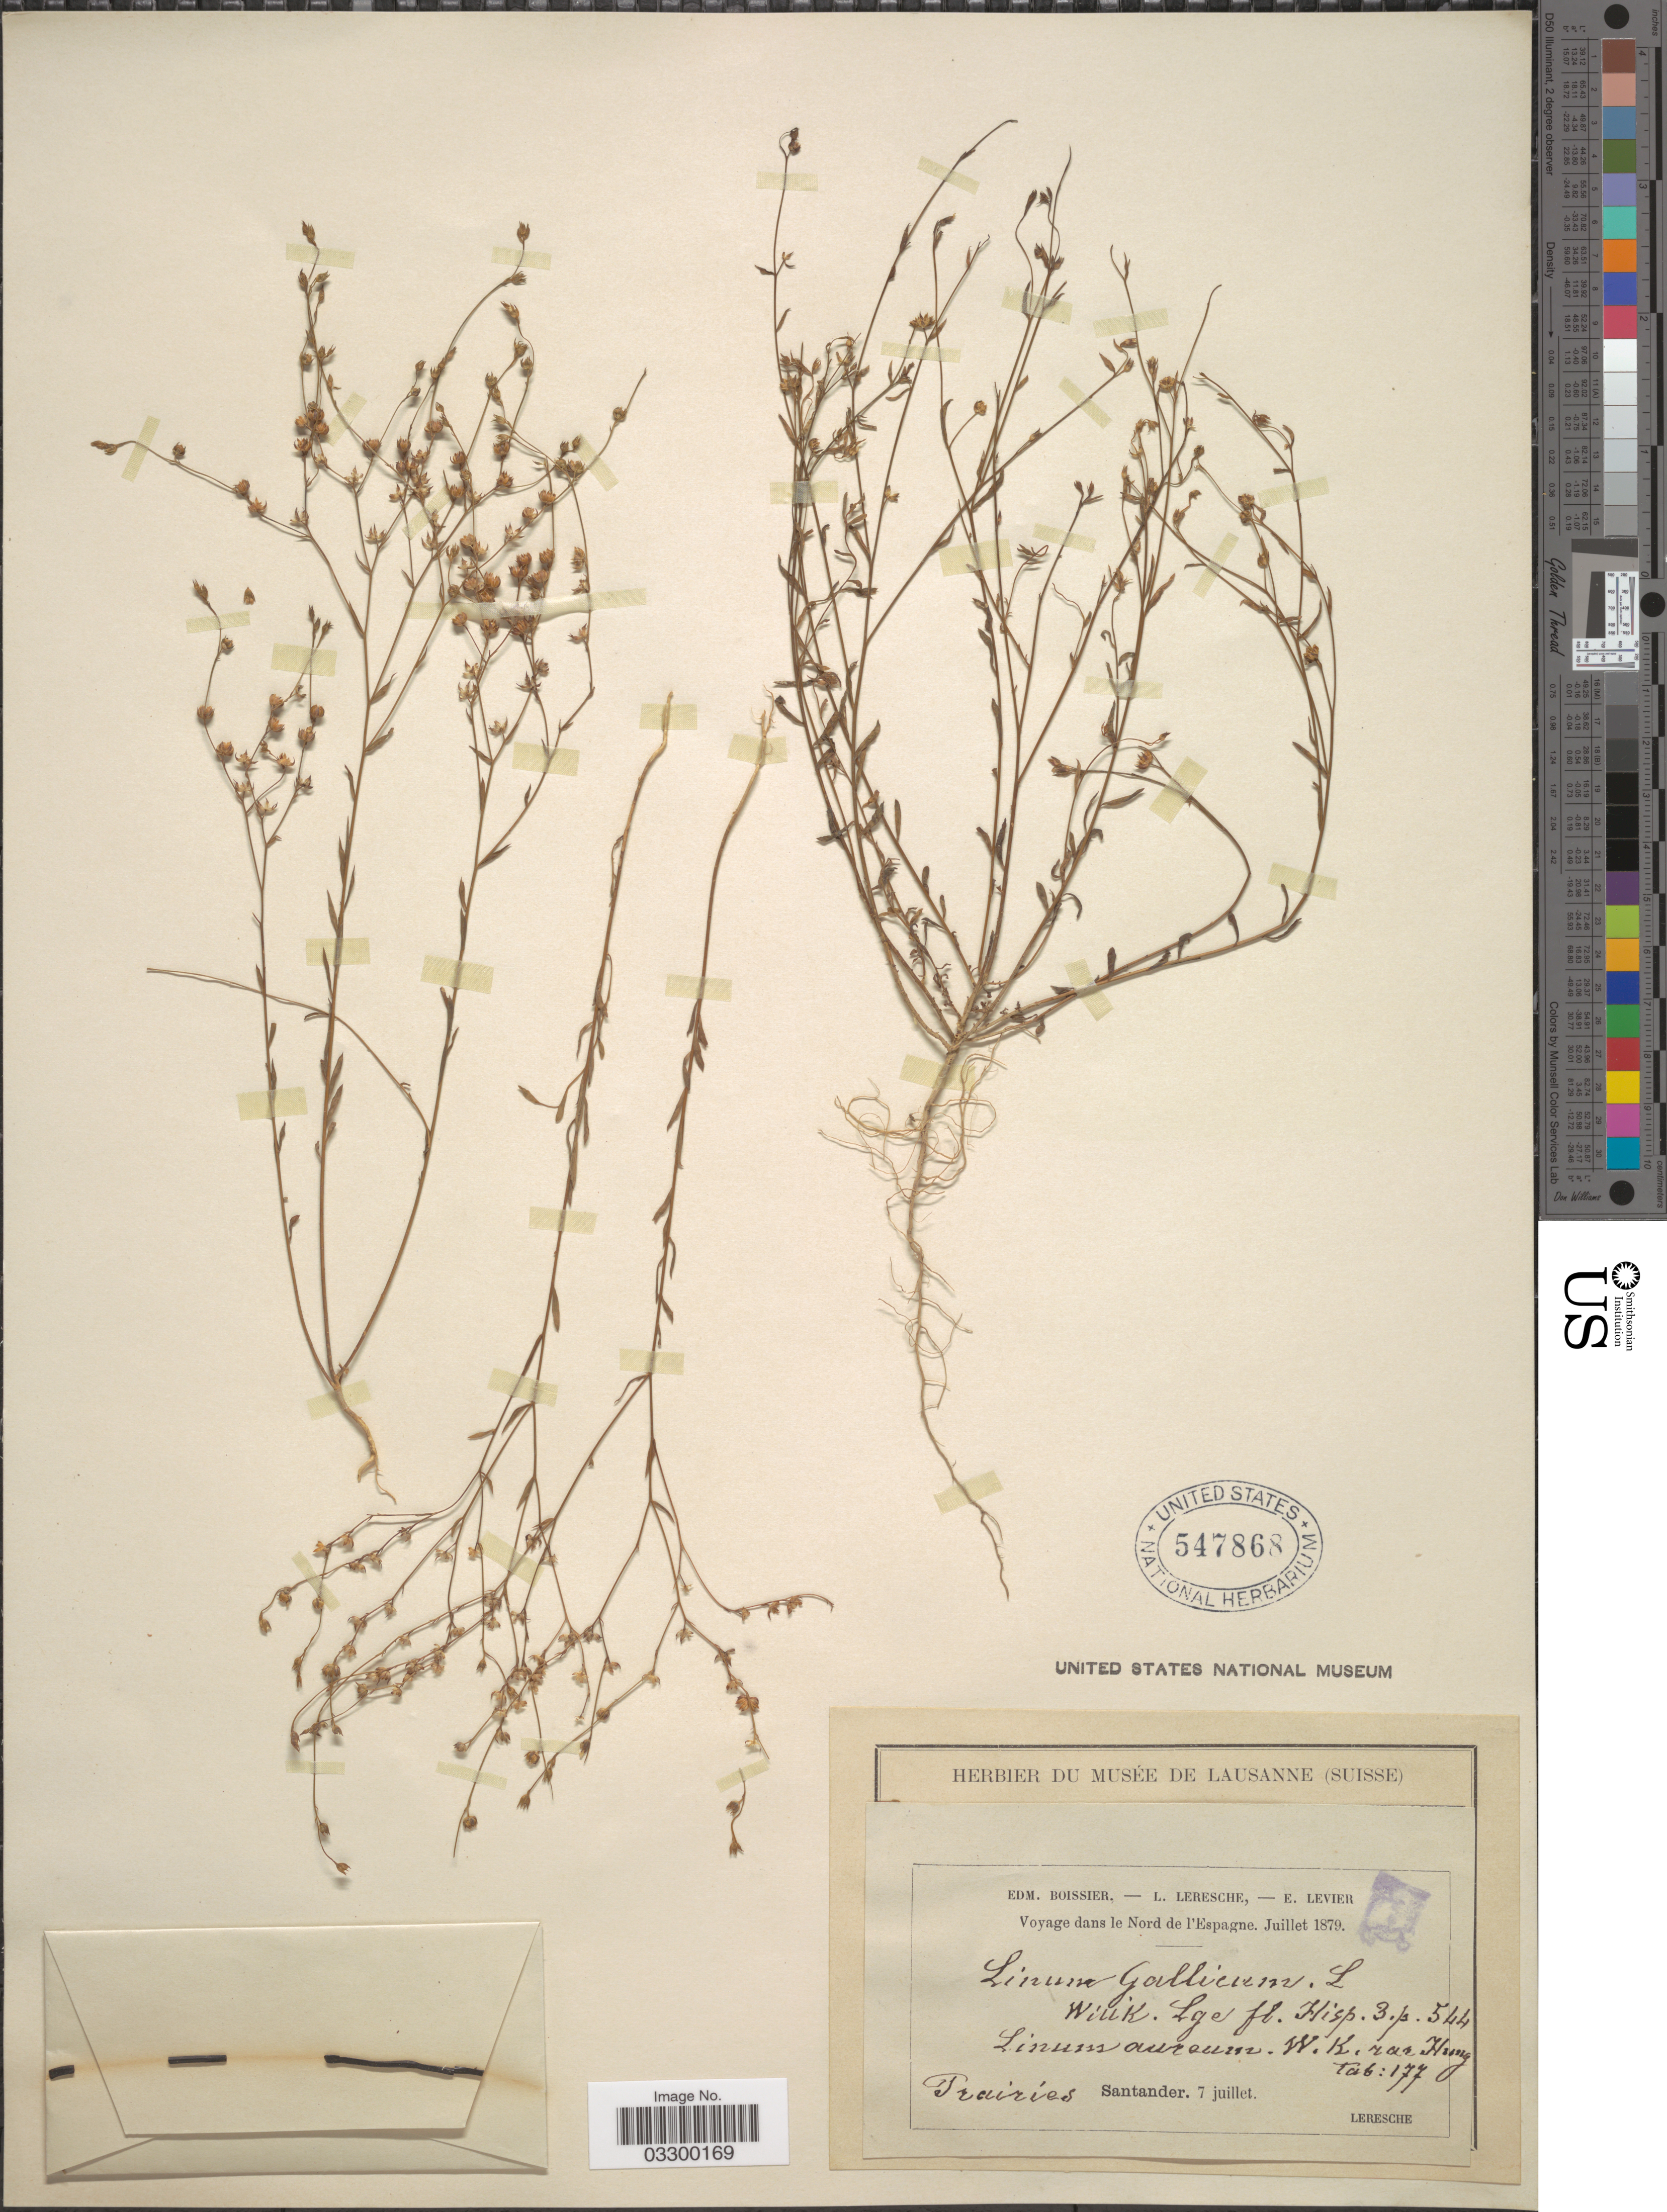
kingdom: Plantae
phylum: Tracheophyta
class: Magnoliopsida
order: Malpighiales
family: Linaceae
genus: Linum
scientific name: Linum gallicum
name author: L.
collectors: L. Leresche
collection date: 1879-07-07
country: Spain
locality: Nord de l'Espagne. Santander.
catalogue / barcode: US 547868